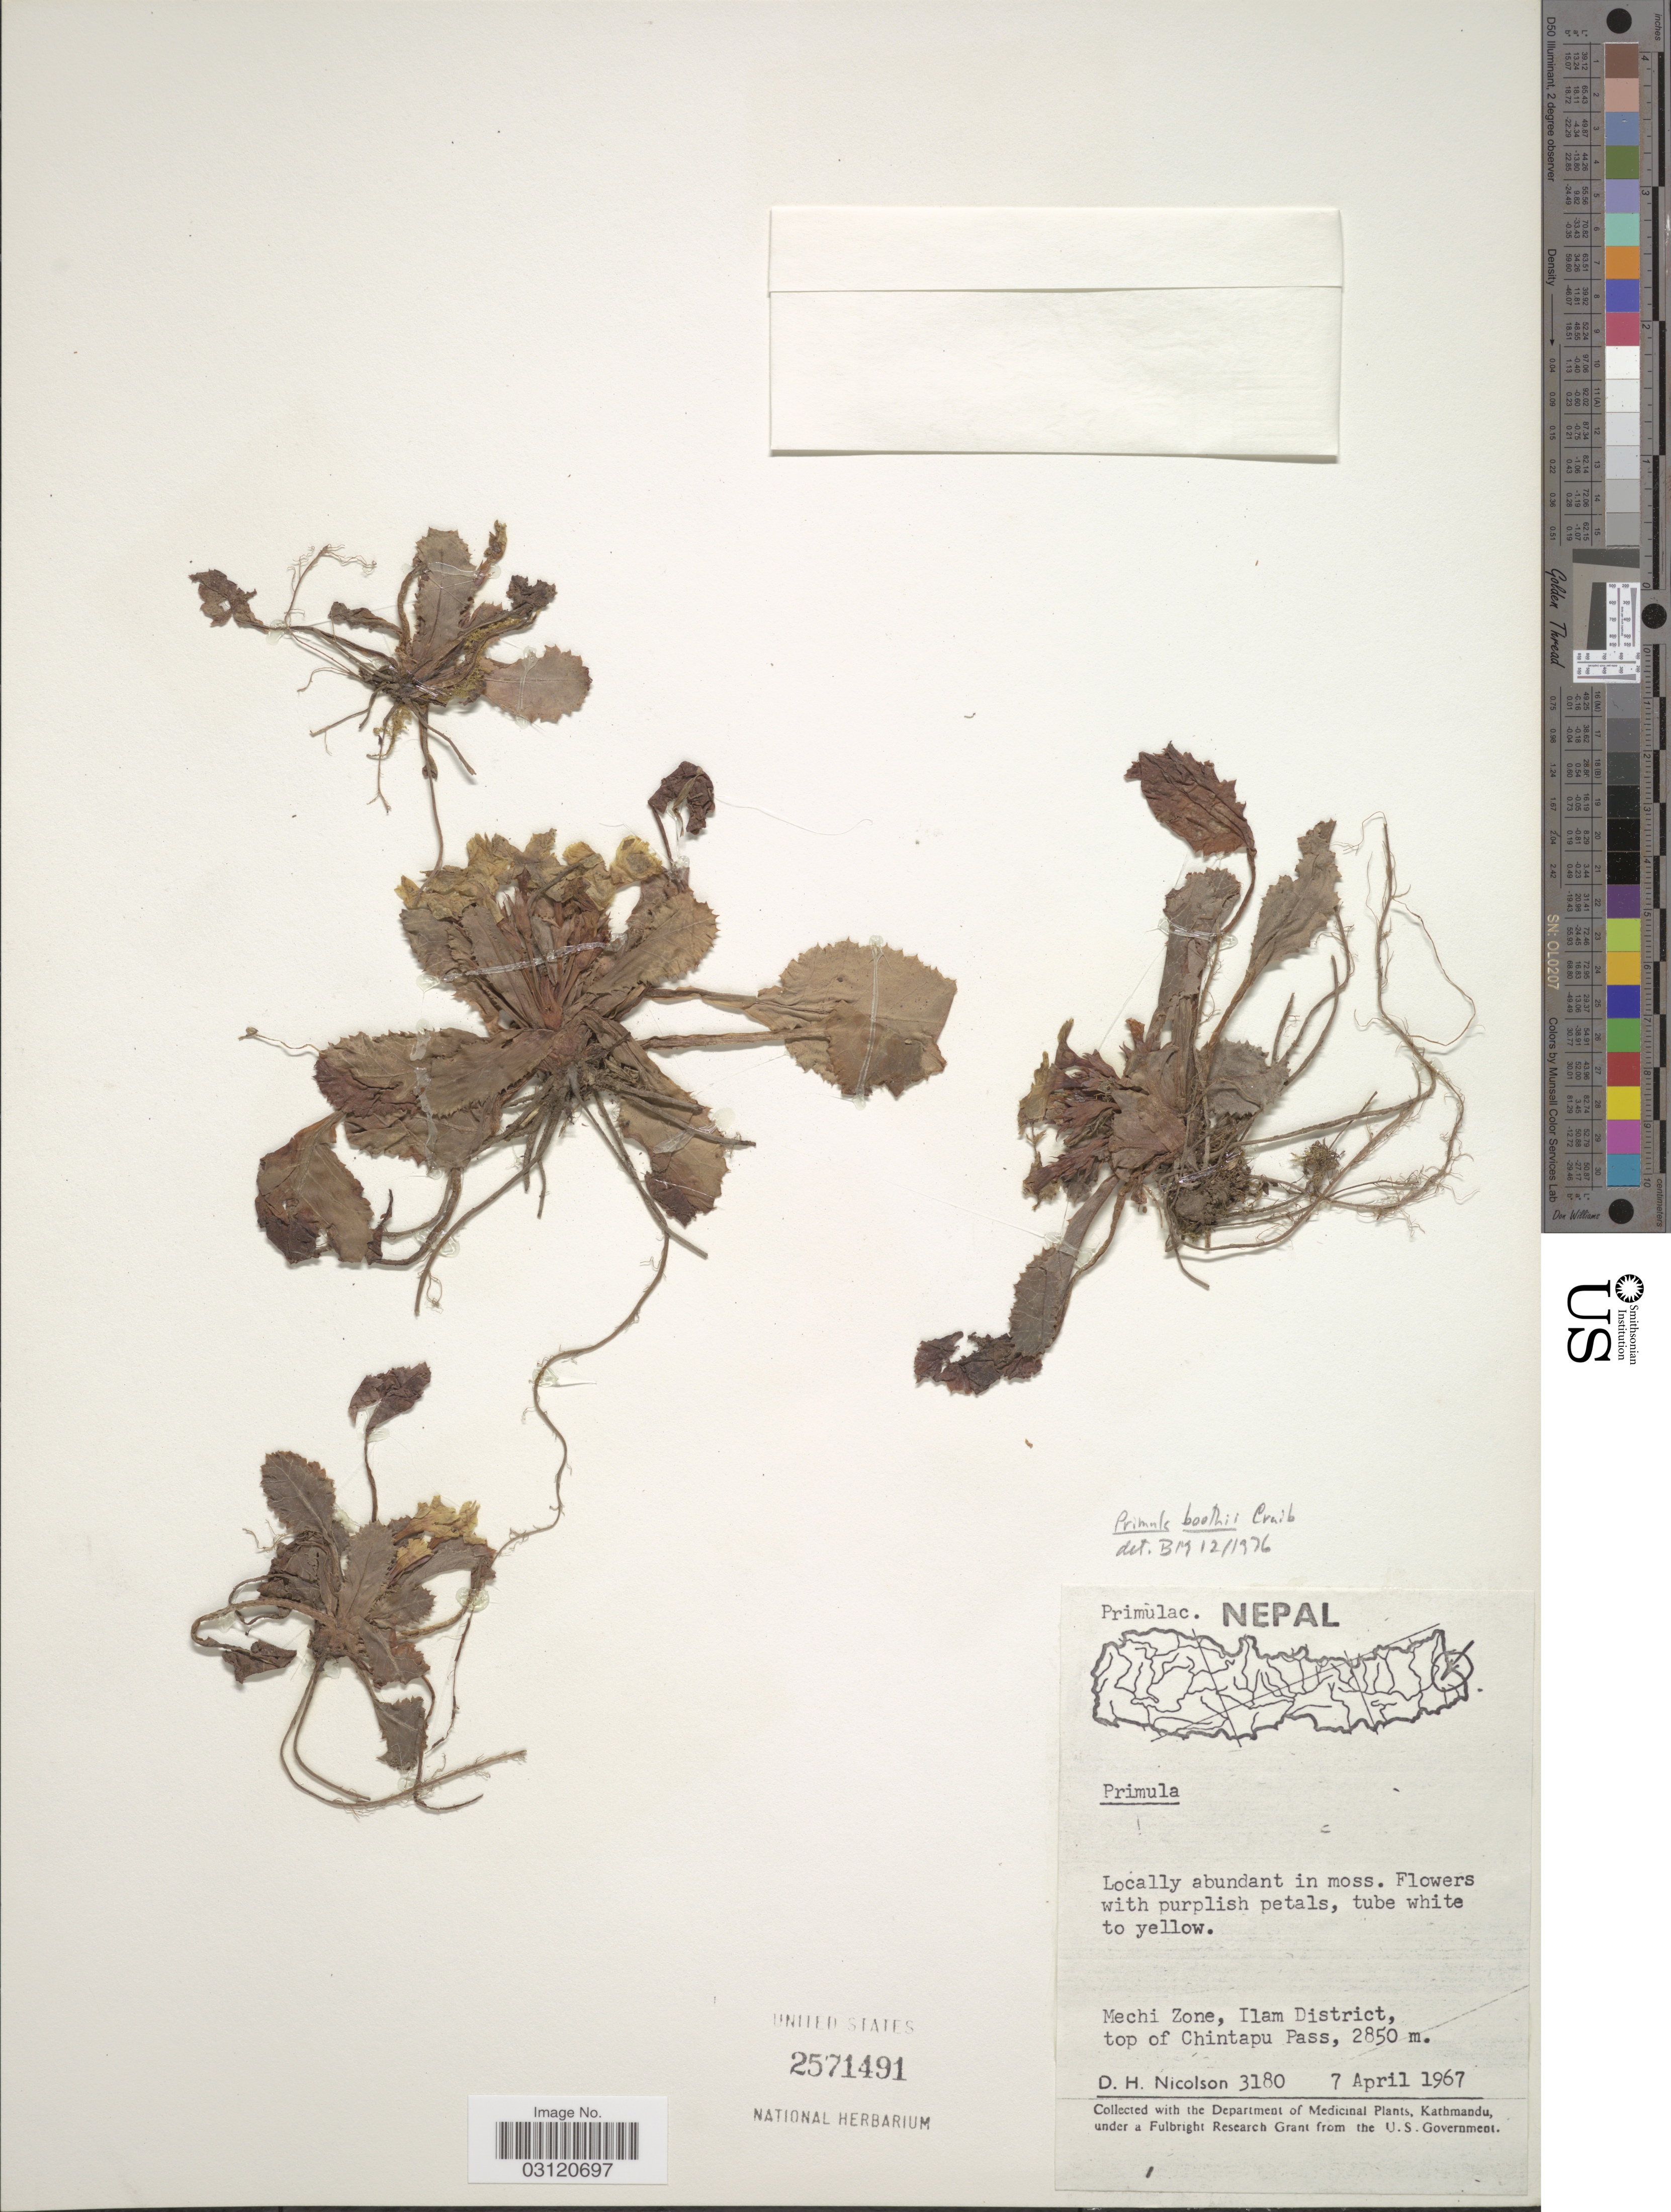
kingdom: Plantae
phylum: Tracheophyta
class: Magnoliopsida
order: Ericales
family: Primulaceae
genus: Primula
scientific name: Primula boothii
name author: Craib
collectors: D. H. Nicolson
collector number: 3180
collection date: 1967-04-07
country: Nepal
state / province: Mechi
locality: Mechi Zone, Ilam District, top of Chintapu Pass.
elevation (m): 2850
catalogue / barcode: US 2571491